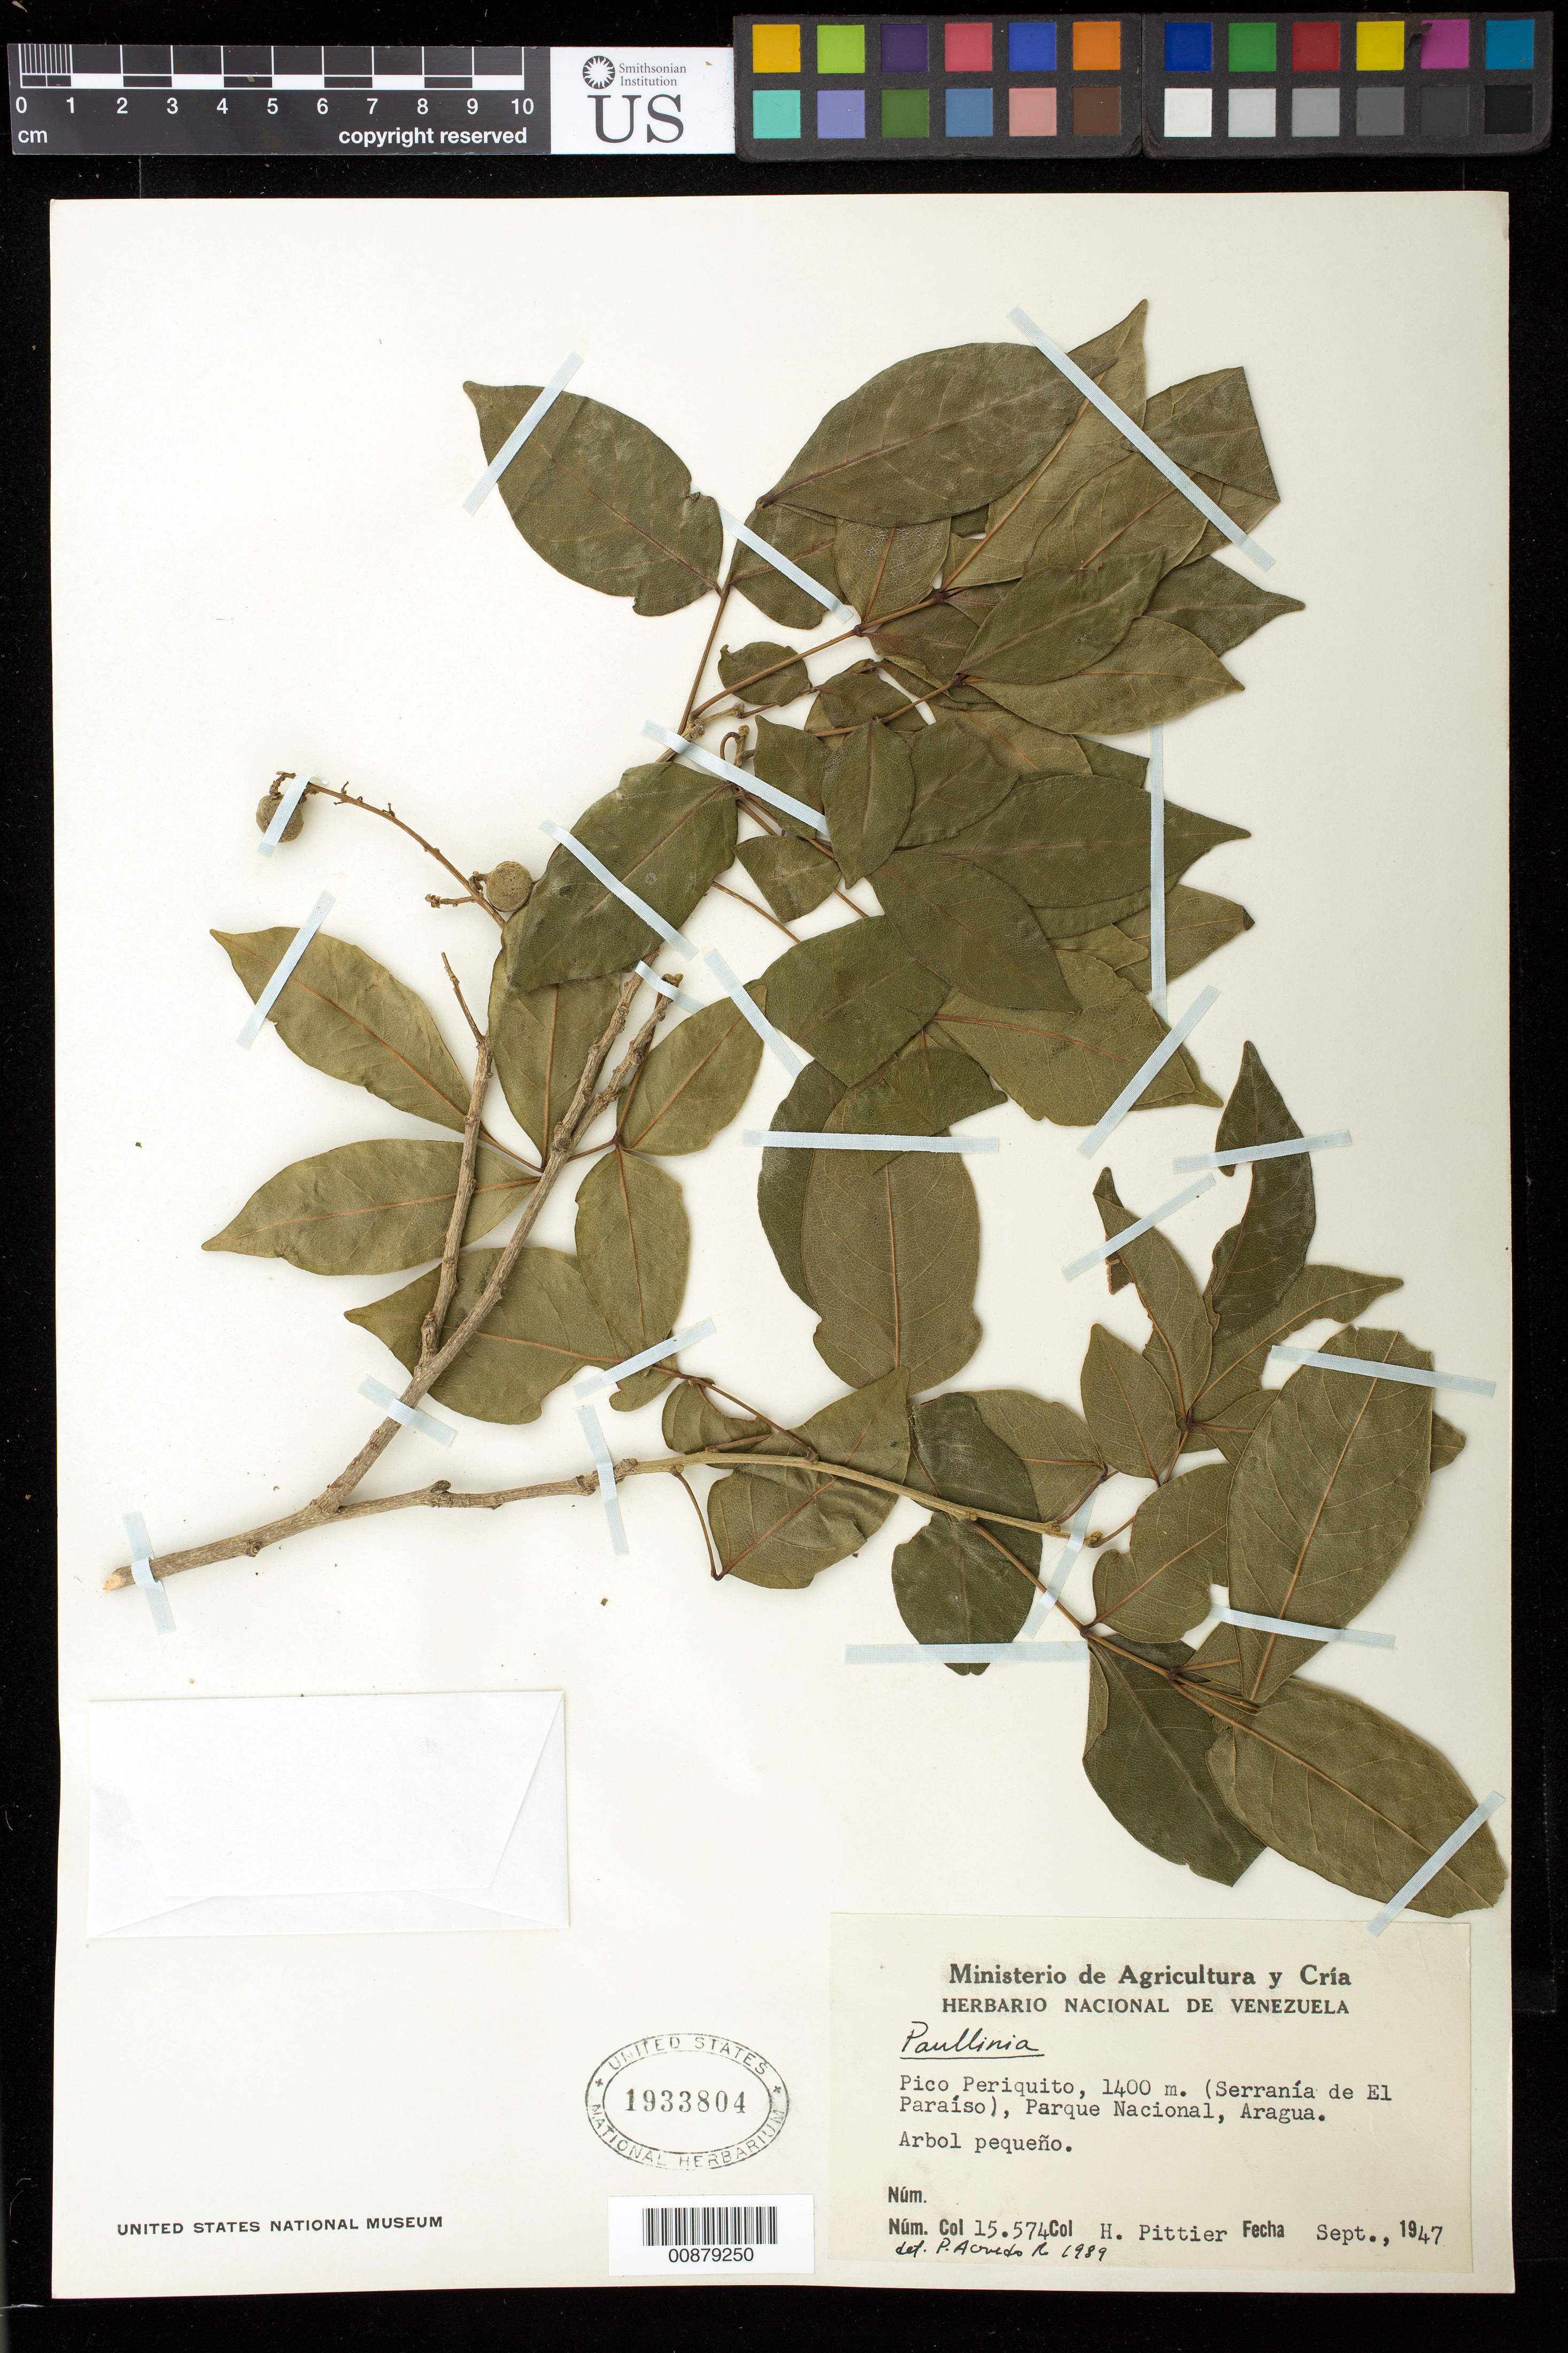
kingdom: Plantae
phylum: Tracheophyta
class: Magnoliopsida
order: Sapindales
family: Sapindaceae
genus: Paullinia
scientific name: Paullinia sp.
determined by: Acevedo-Rodríguez, P., (BOT), Smithsonian Institution - National Museum of Natural History (UNITED STATES)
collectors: H. F. Pittier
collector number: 15574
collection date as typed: Sep 1947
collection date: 1947-09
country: Venezuela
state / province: Aragua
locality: Pico Periquito (Serranía de El Paraíso), Parque Nacional, Aragua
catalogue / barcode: US 1933804